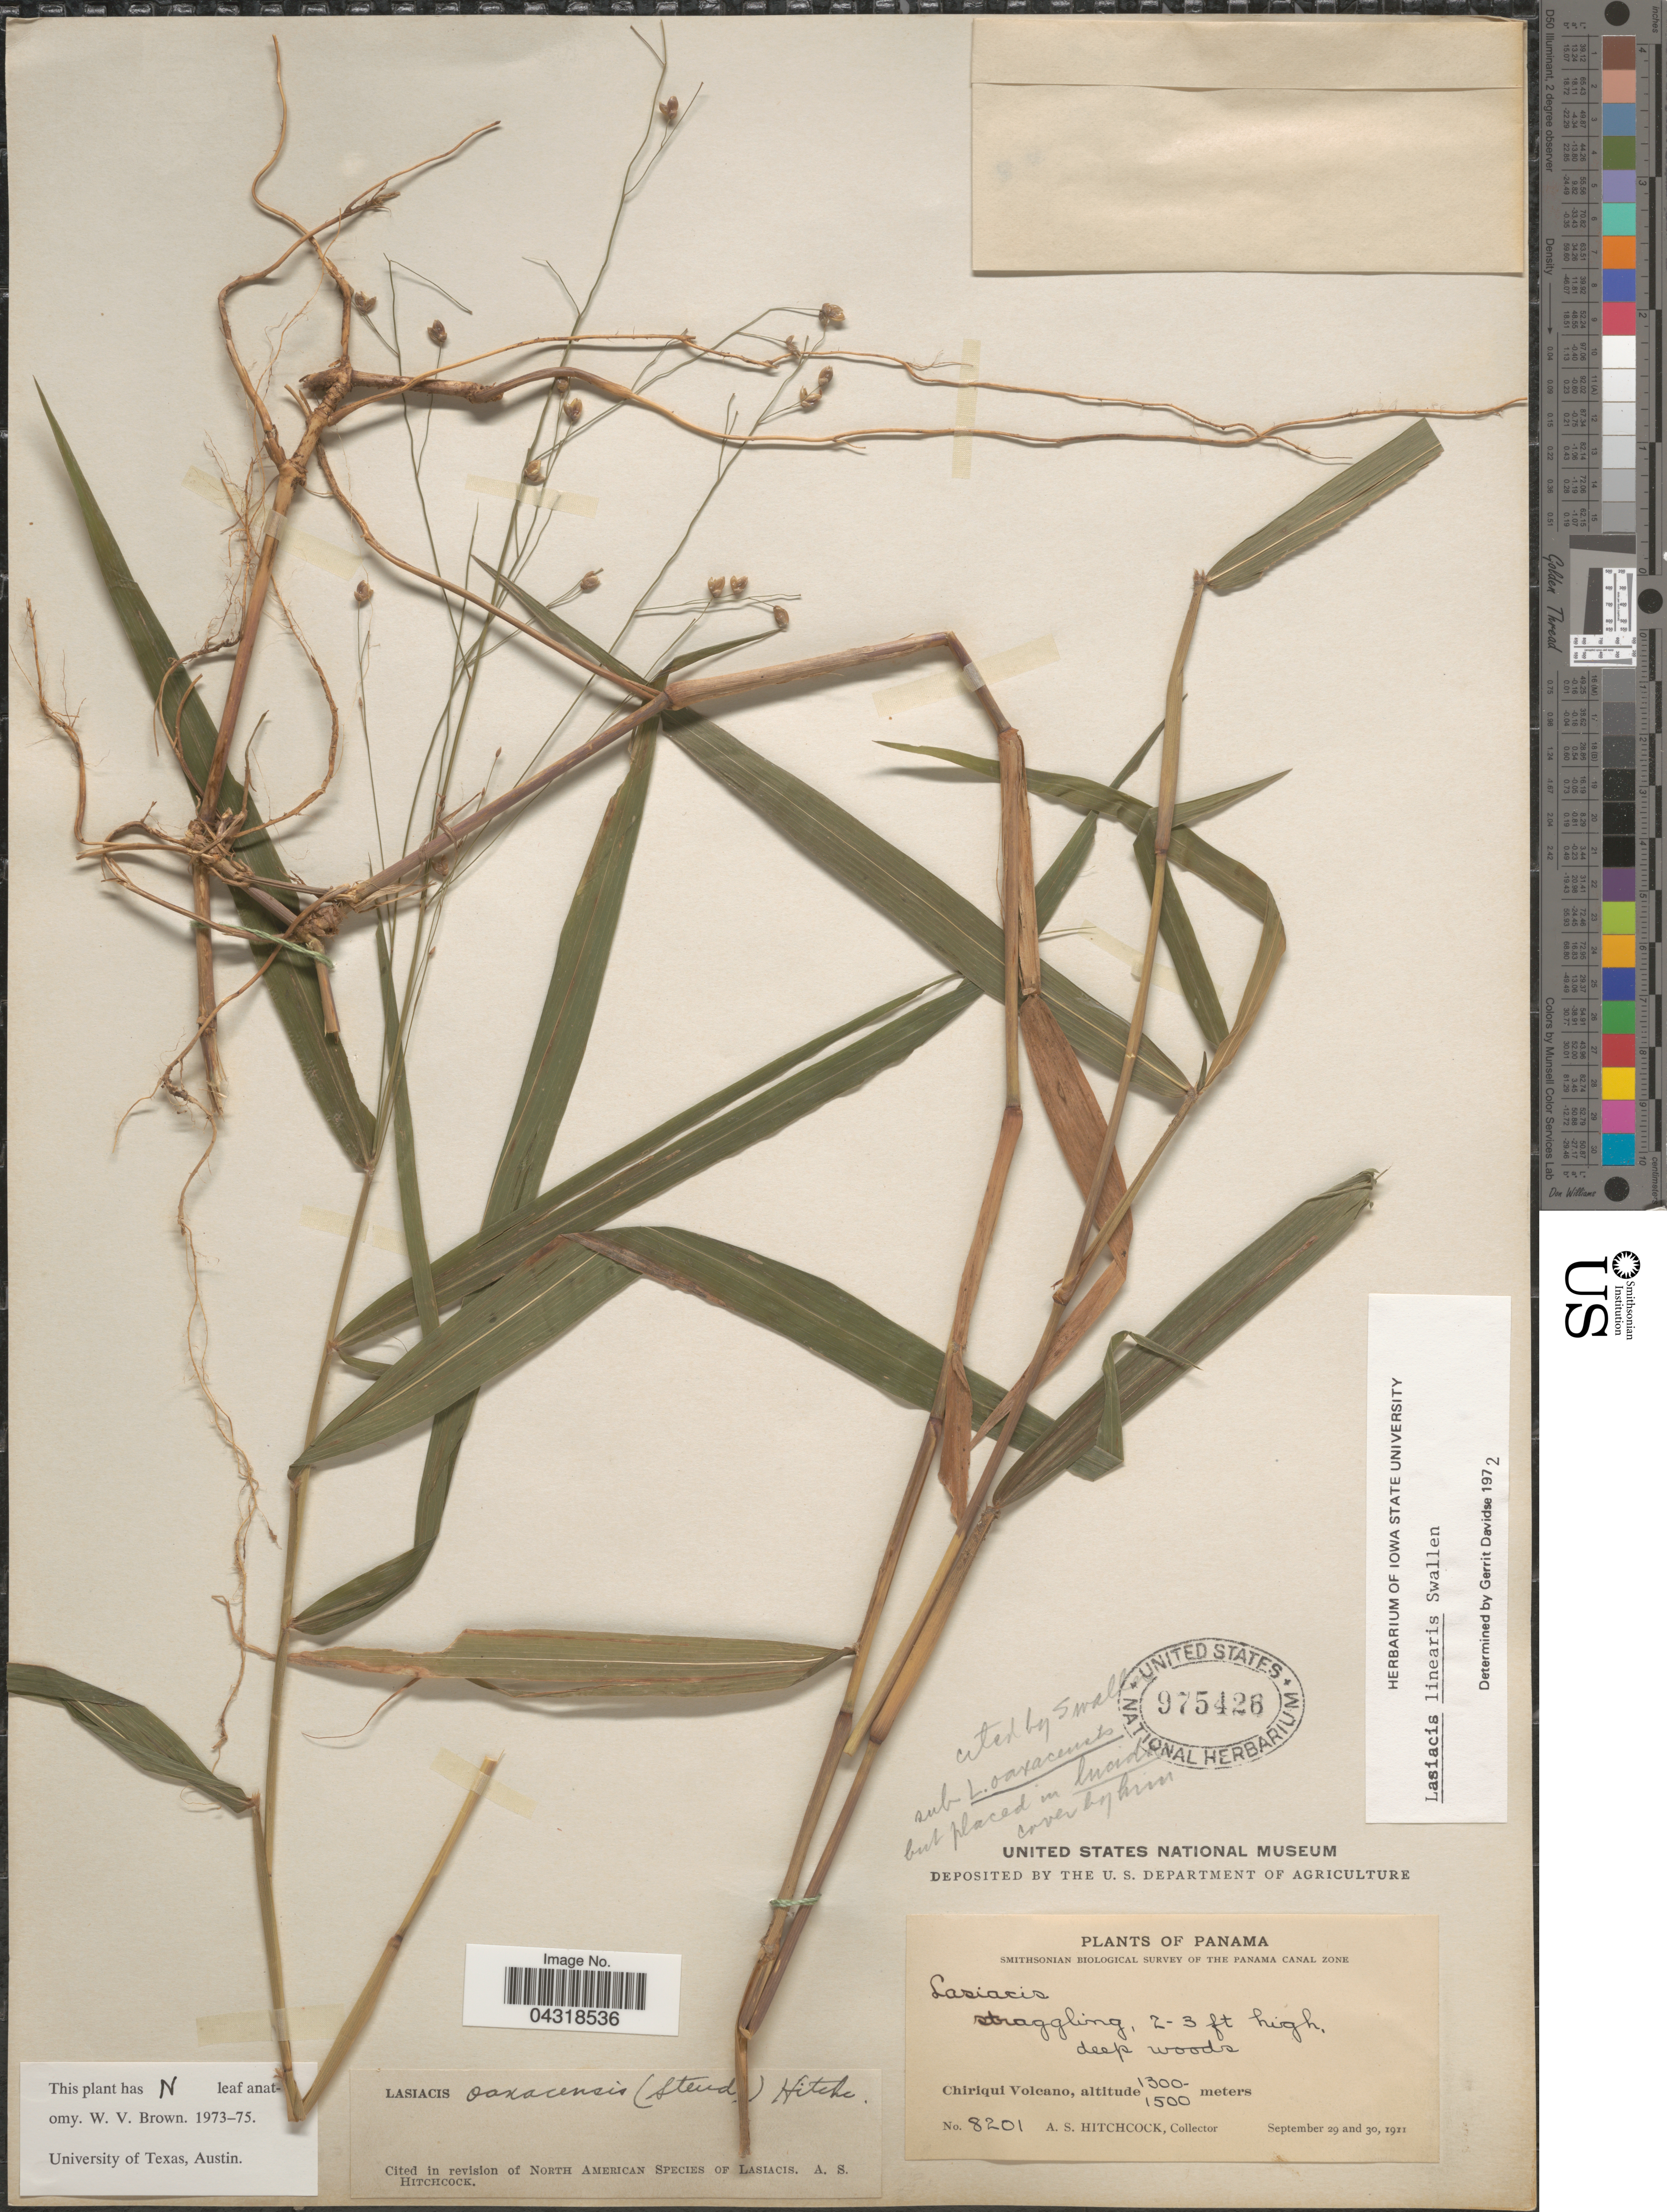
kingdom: Plantae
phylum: Tracheophyta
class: Liliopsida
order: Poales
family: Poaceae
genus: Lasiacis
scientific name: Lasiacis linearis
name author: Swallen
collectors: A. S. Hitchcock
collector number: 8201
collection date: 1911-09-29/1911-09-30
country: Panama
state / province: Chiriqui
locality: Smithsonian Biological Survey of the Panama Canal Zone. Chiriqui Volcano.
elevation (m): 1300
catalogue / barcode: US 975426